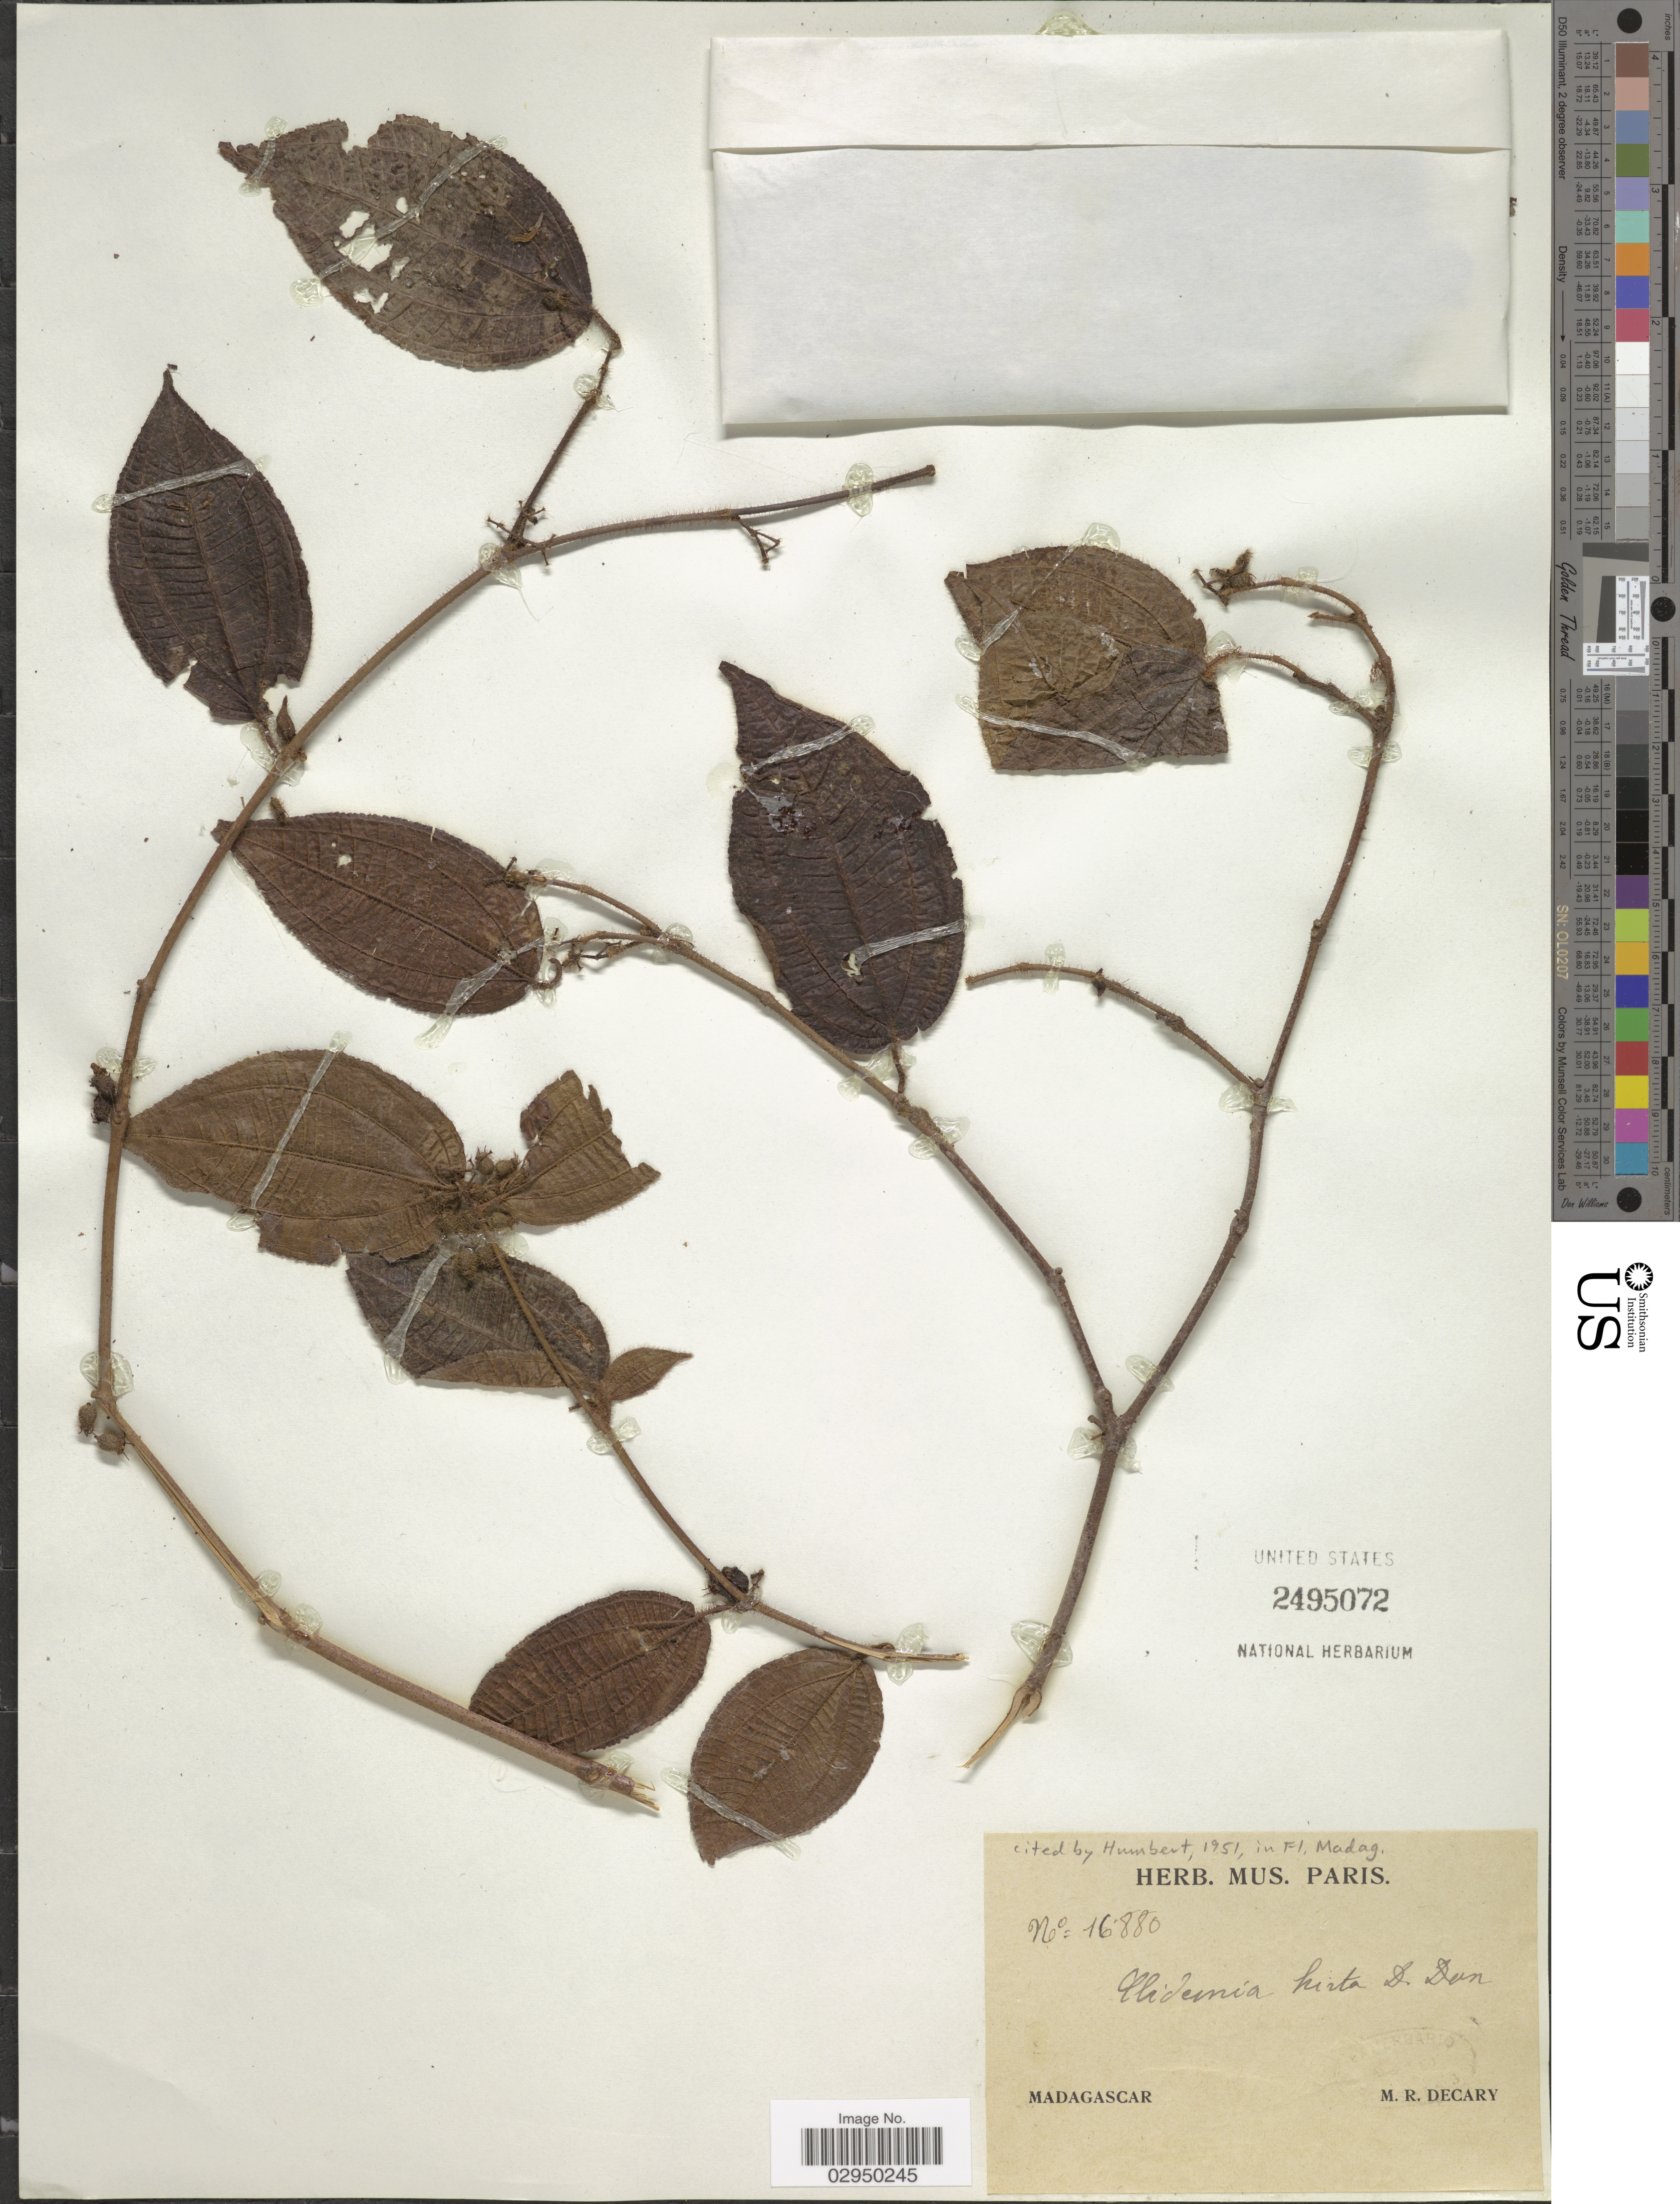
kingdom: Plantae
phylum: Tracheophyta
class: Magnoliopsida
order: Myrtales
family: Melastomataceae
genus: Clidemia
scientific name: Clidemia hirta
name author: (L.) D. Don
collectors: R. Decary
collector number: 16880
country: Madagascar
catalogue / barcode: US 2495072